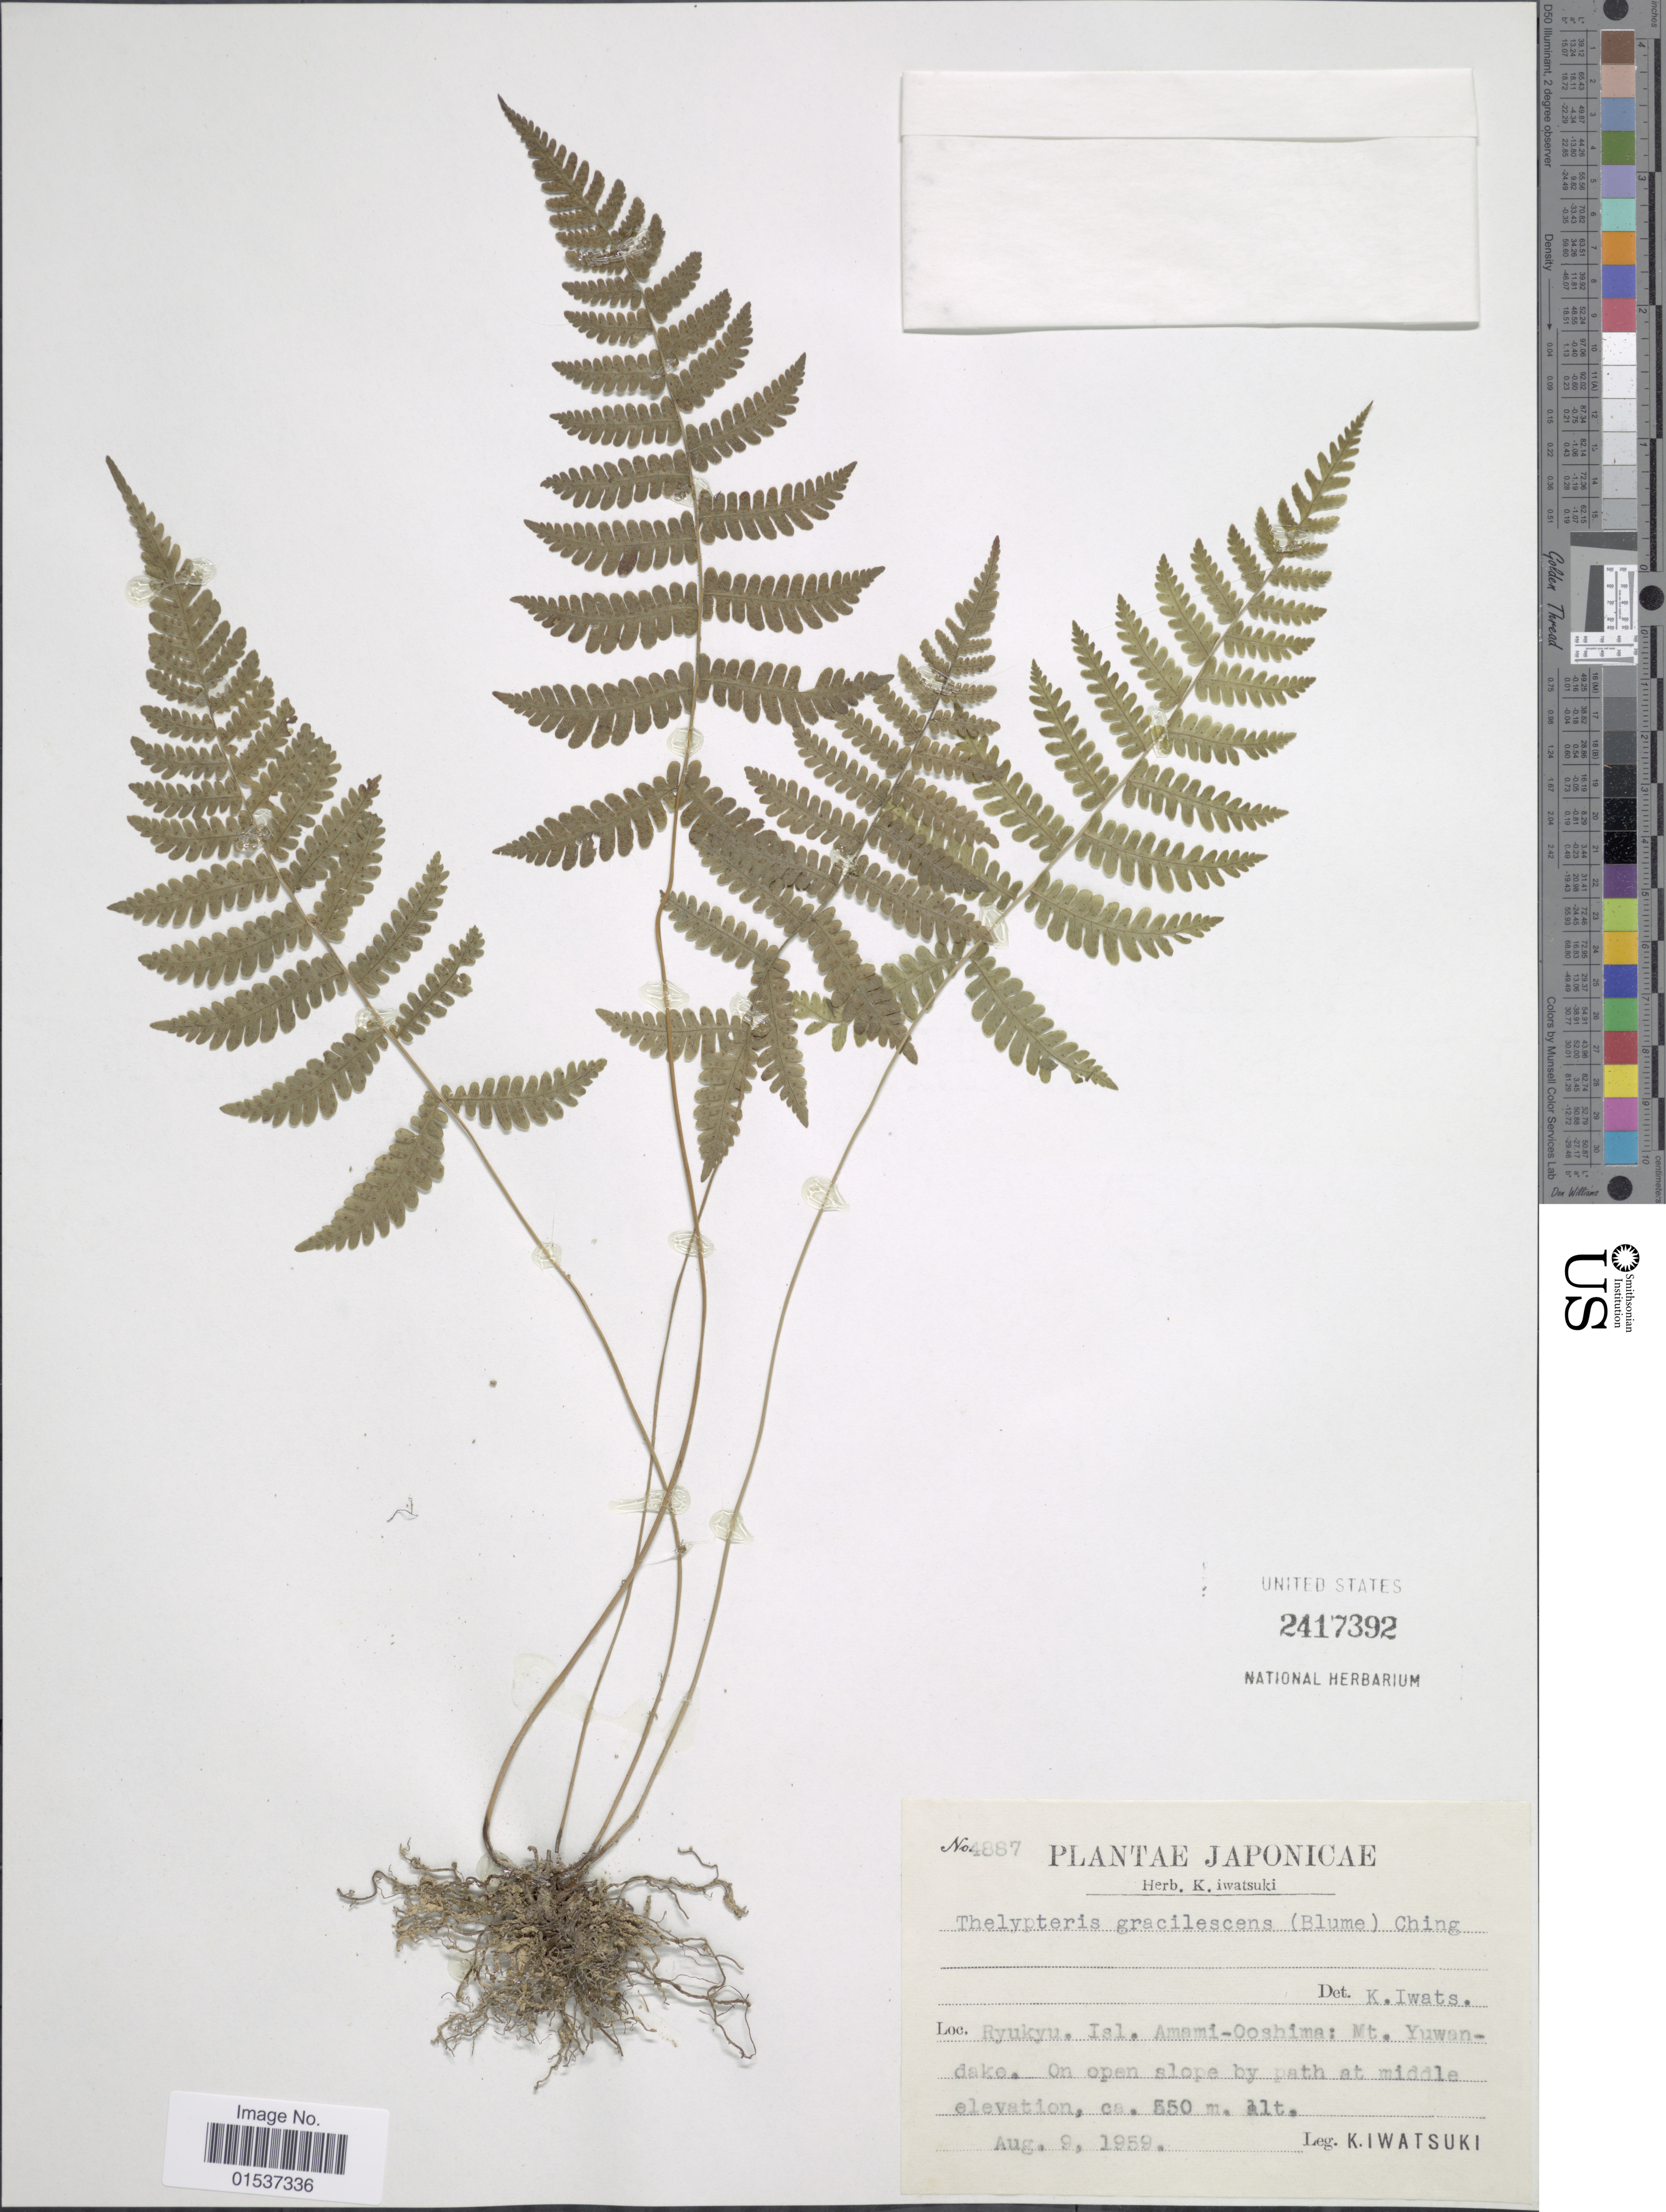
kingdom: Plantae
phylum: Tracheophyta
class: Polypodiopsida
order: Polypodiales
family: Thelypteridaceae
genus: Metathelypteris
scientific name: Metathelypteris gracilescens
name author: (Blume) Ching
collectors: K. Iwatsuki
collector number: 4887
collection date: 1959-08-09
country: Japan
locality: Ryukyu, Isl. Amami-Ooshima: Mt. Yuwandako.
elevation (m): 550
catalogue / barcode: US 2417392